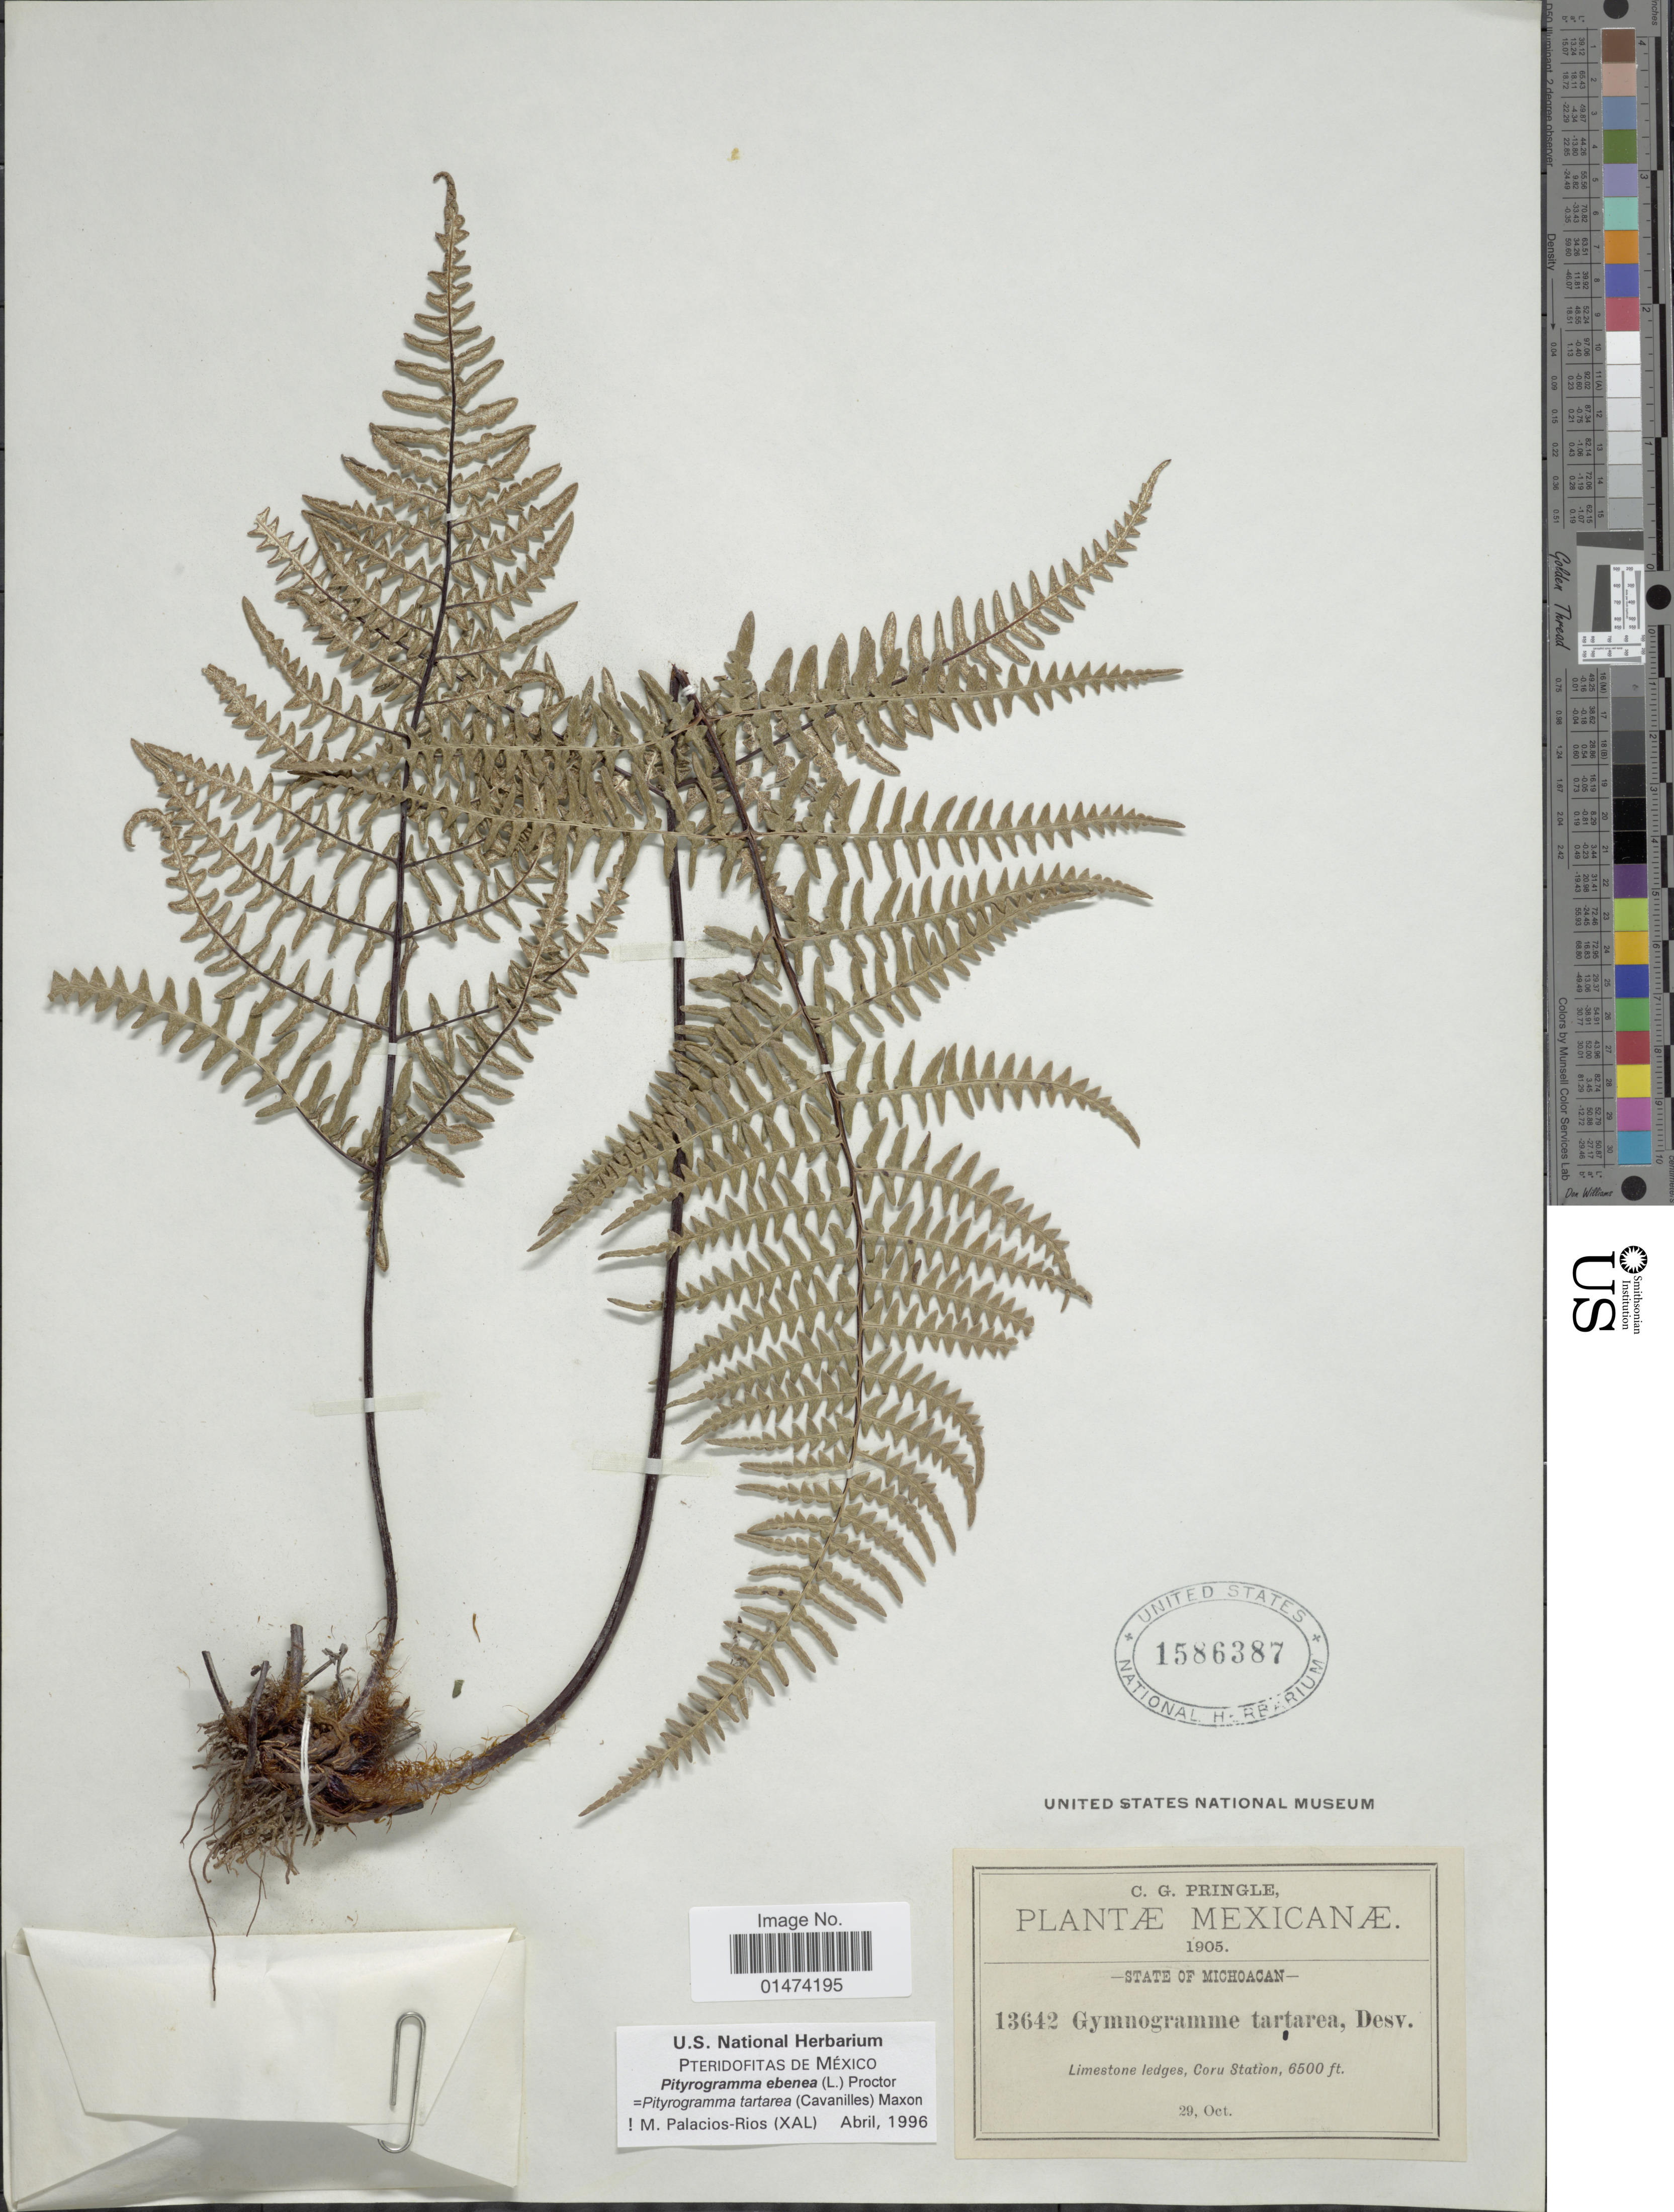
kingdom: Plantae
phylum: Tracheophyta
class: Polypodiopsida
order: Polypodiales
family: Pteridaceae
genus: Pityrogramma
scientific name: Pityrogramma tartarea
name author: (Cav.) Maxon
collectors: C. G. Pringle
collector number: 13642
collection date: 1905-10-29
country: Mexico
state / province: Michoacán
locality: Limestone ledges, Coru Station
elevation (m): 1981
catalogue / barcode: US 1586387